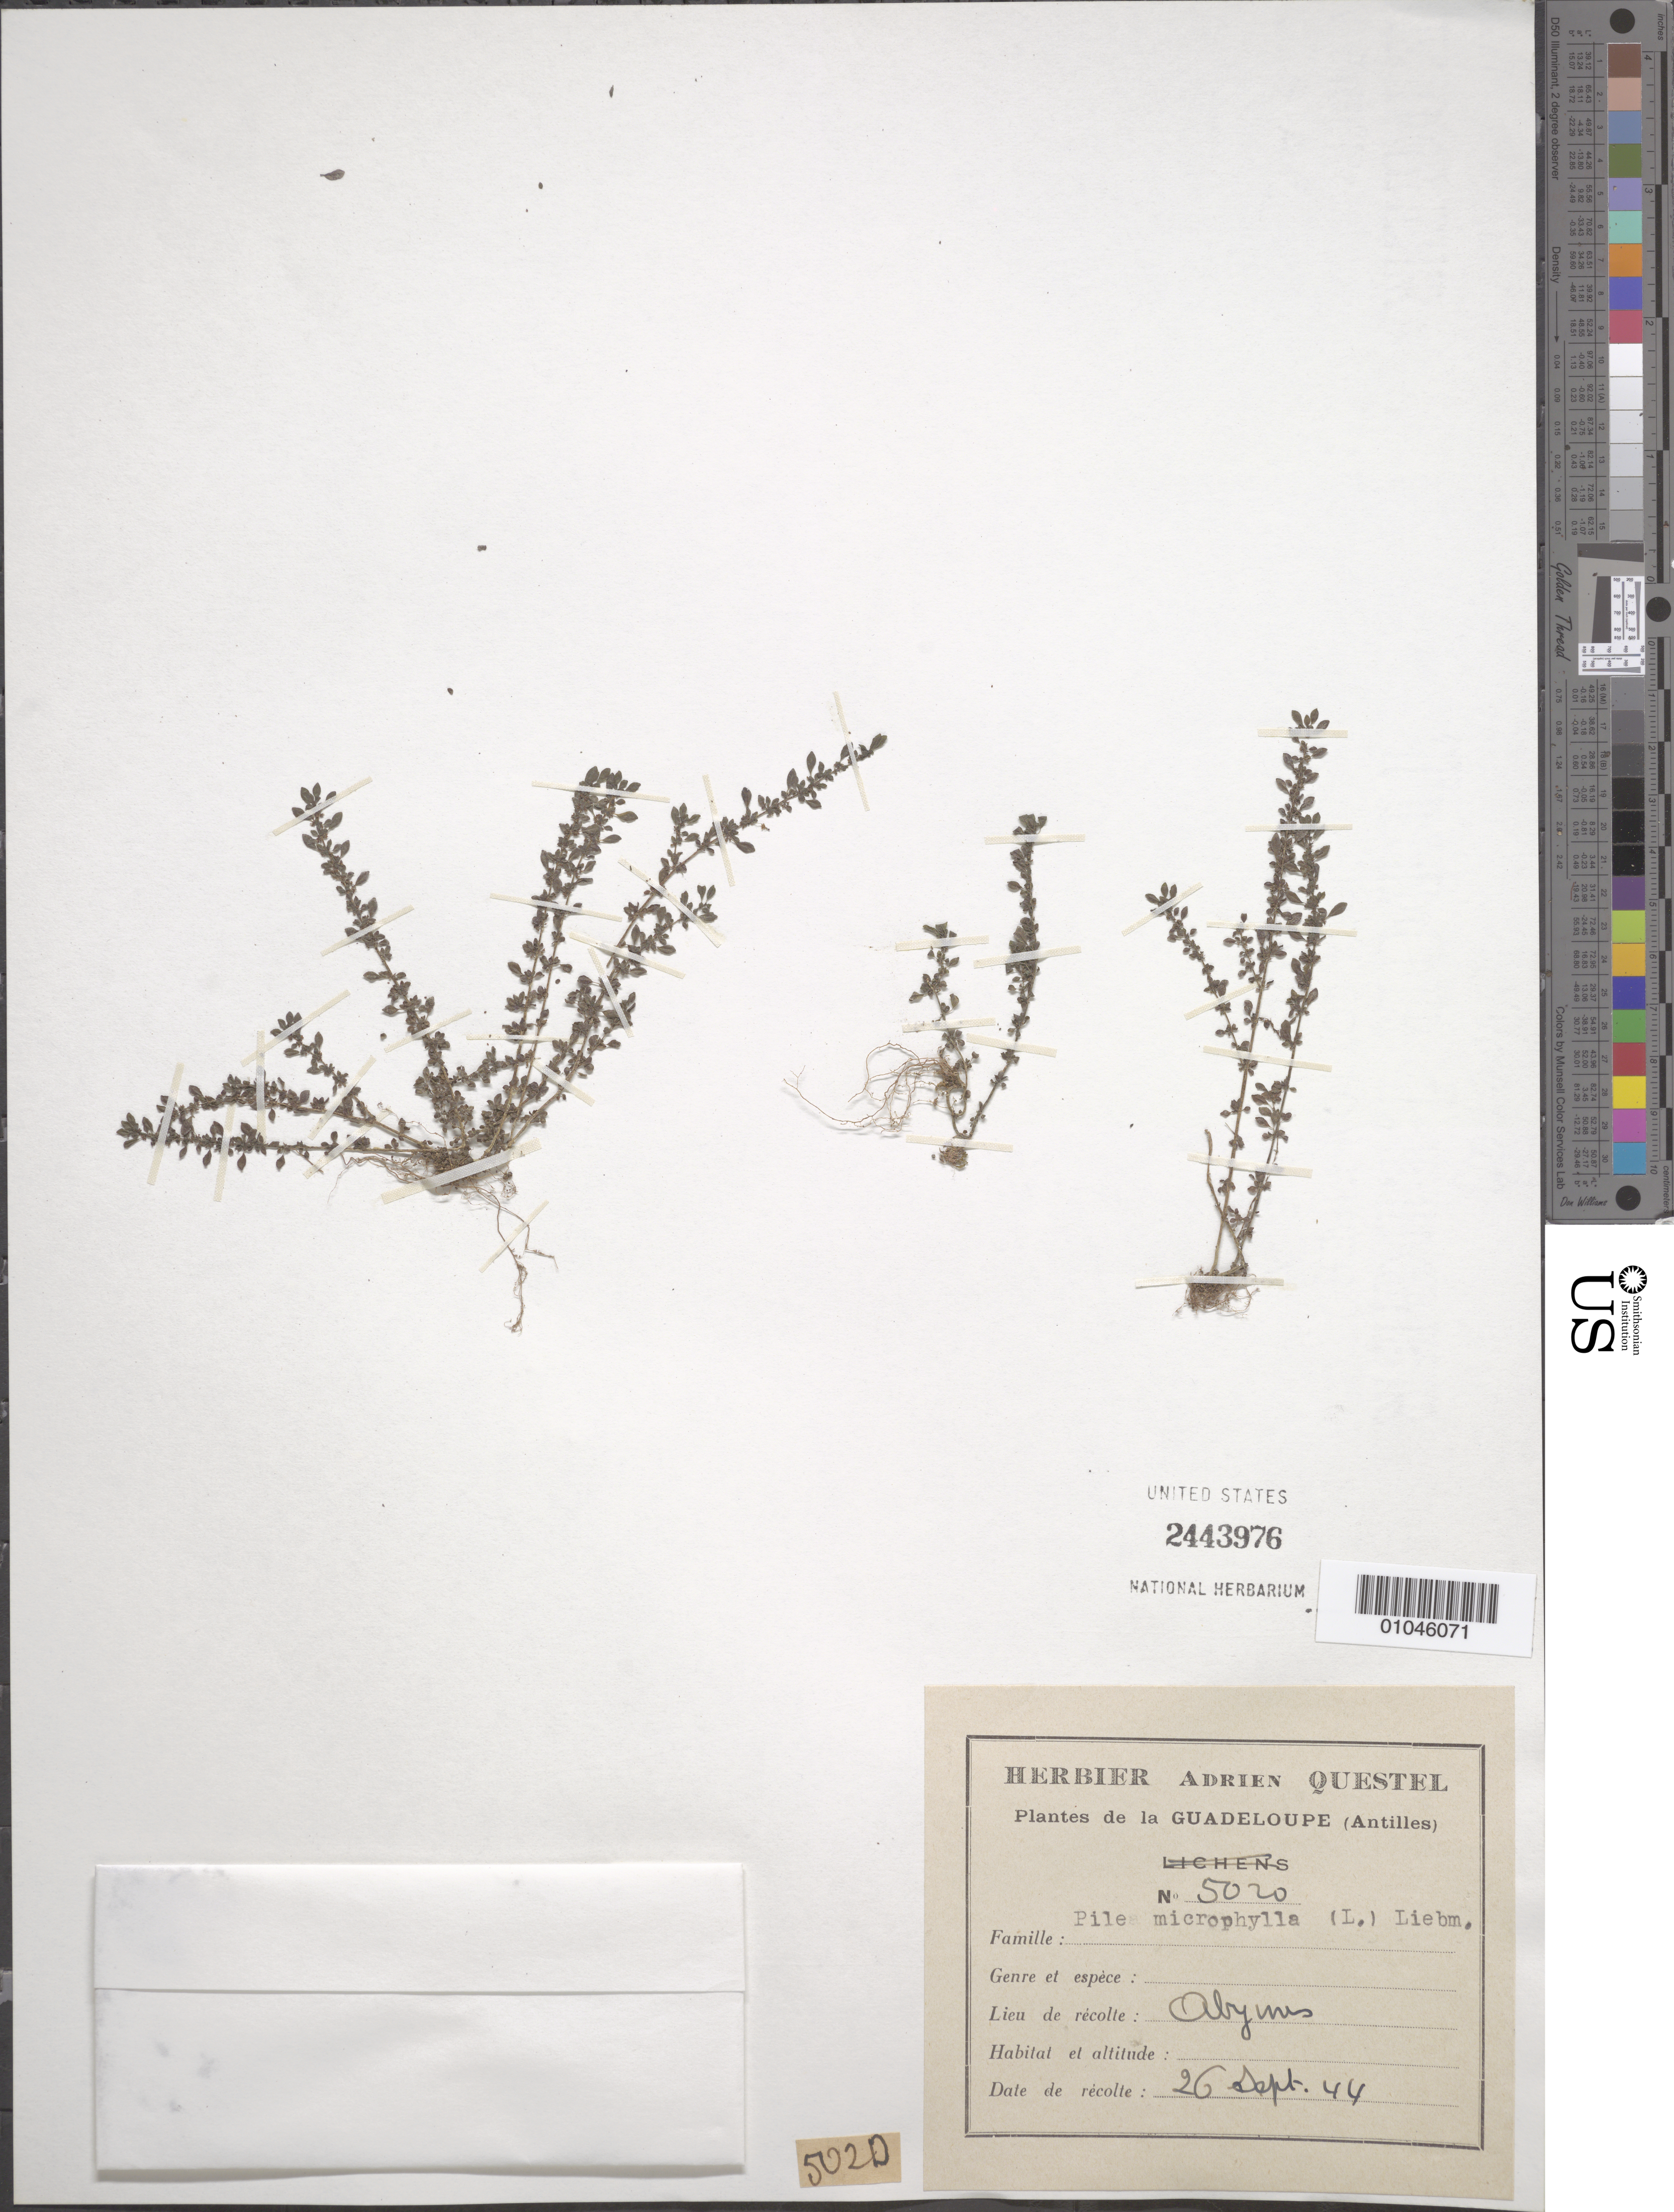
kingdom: Plantae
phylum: Tracheophyta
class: Magnoliopsida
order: Rosales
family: Urticaceae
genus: Pilea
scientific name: Pilea microphylla var. microphylla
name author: (L.) Liebm.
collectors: A. Questel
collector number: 5020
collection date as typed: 26 Sep 1944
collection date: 1944-09-26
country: Guadeloupe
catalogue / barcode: US 2443976